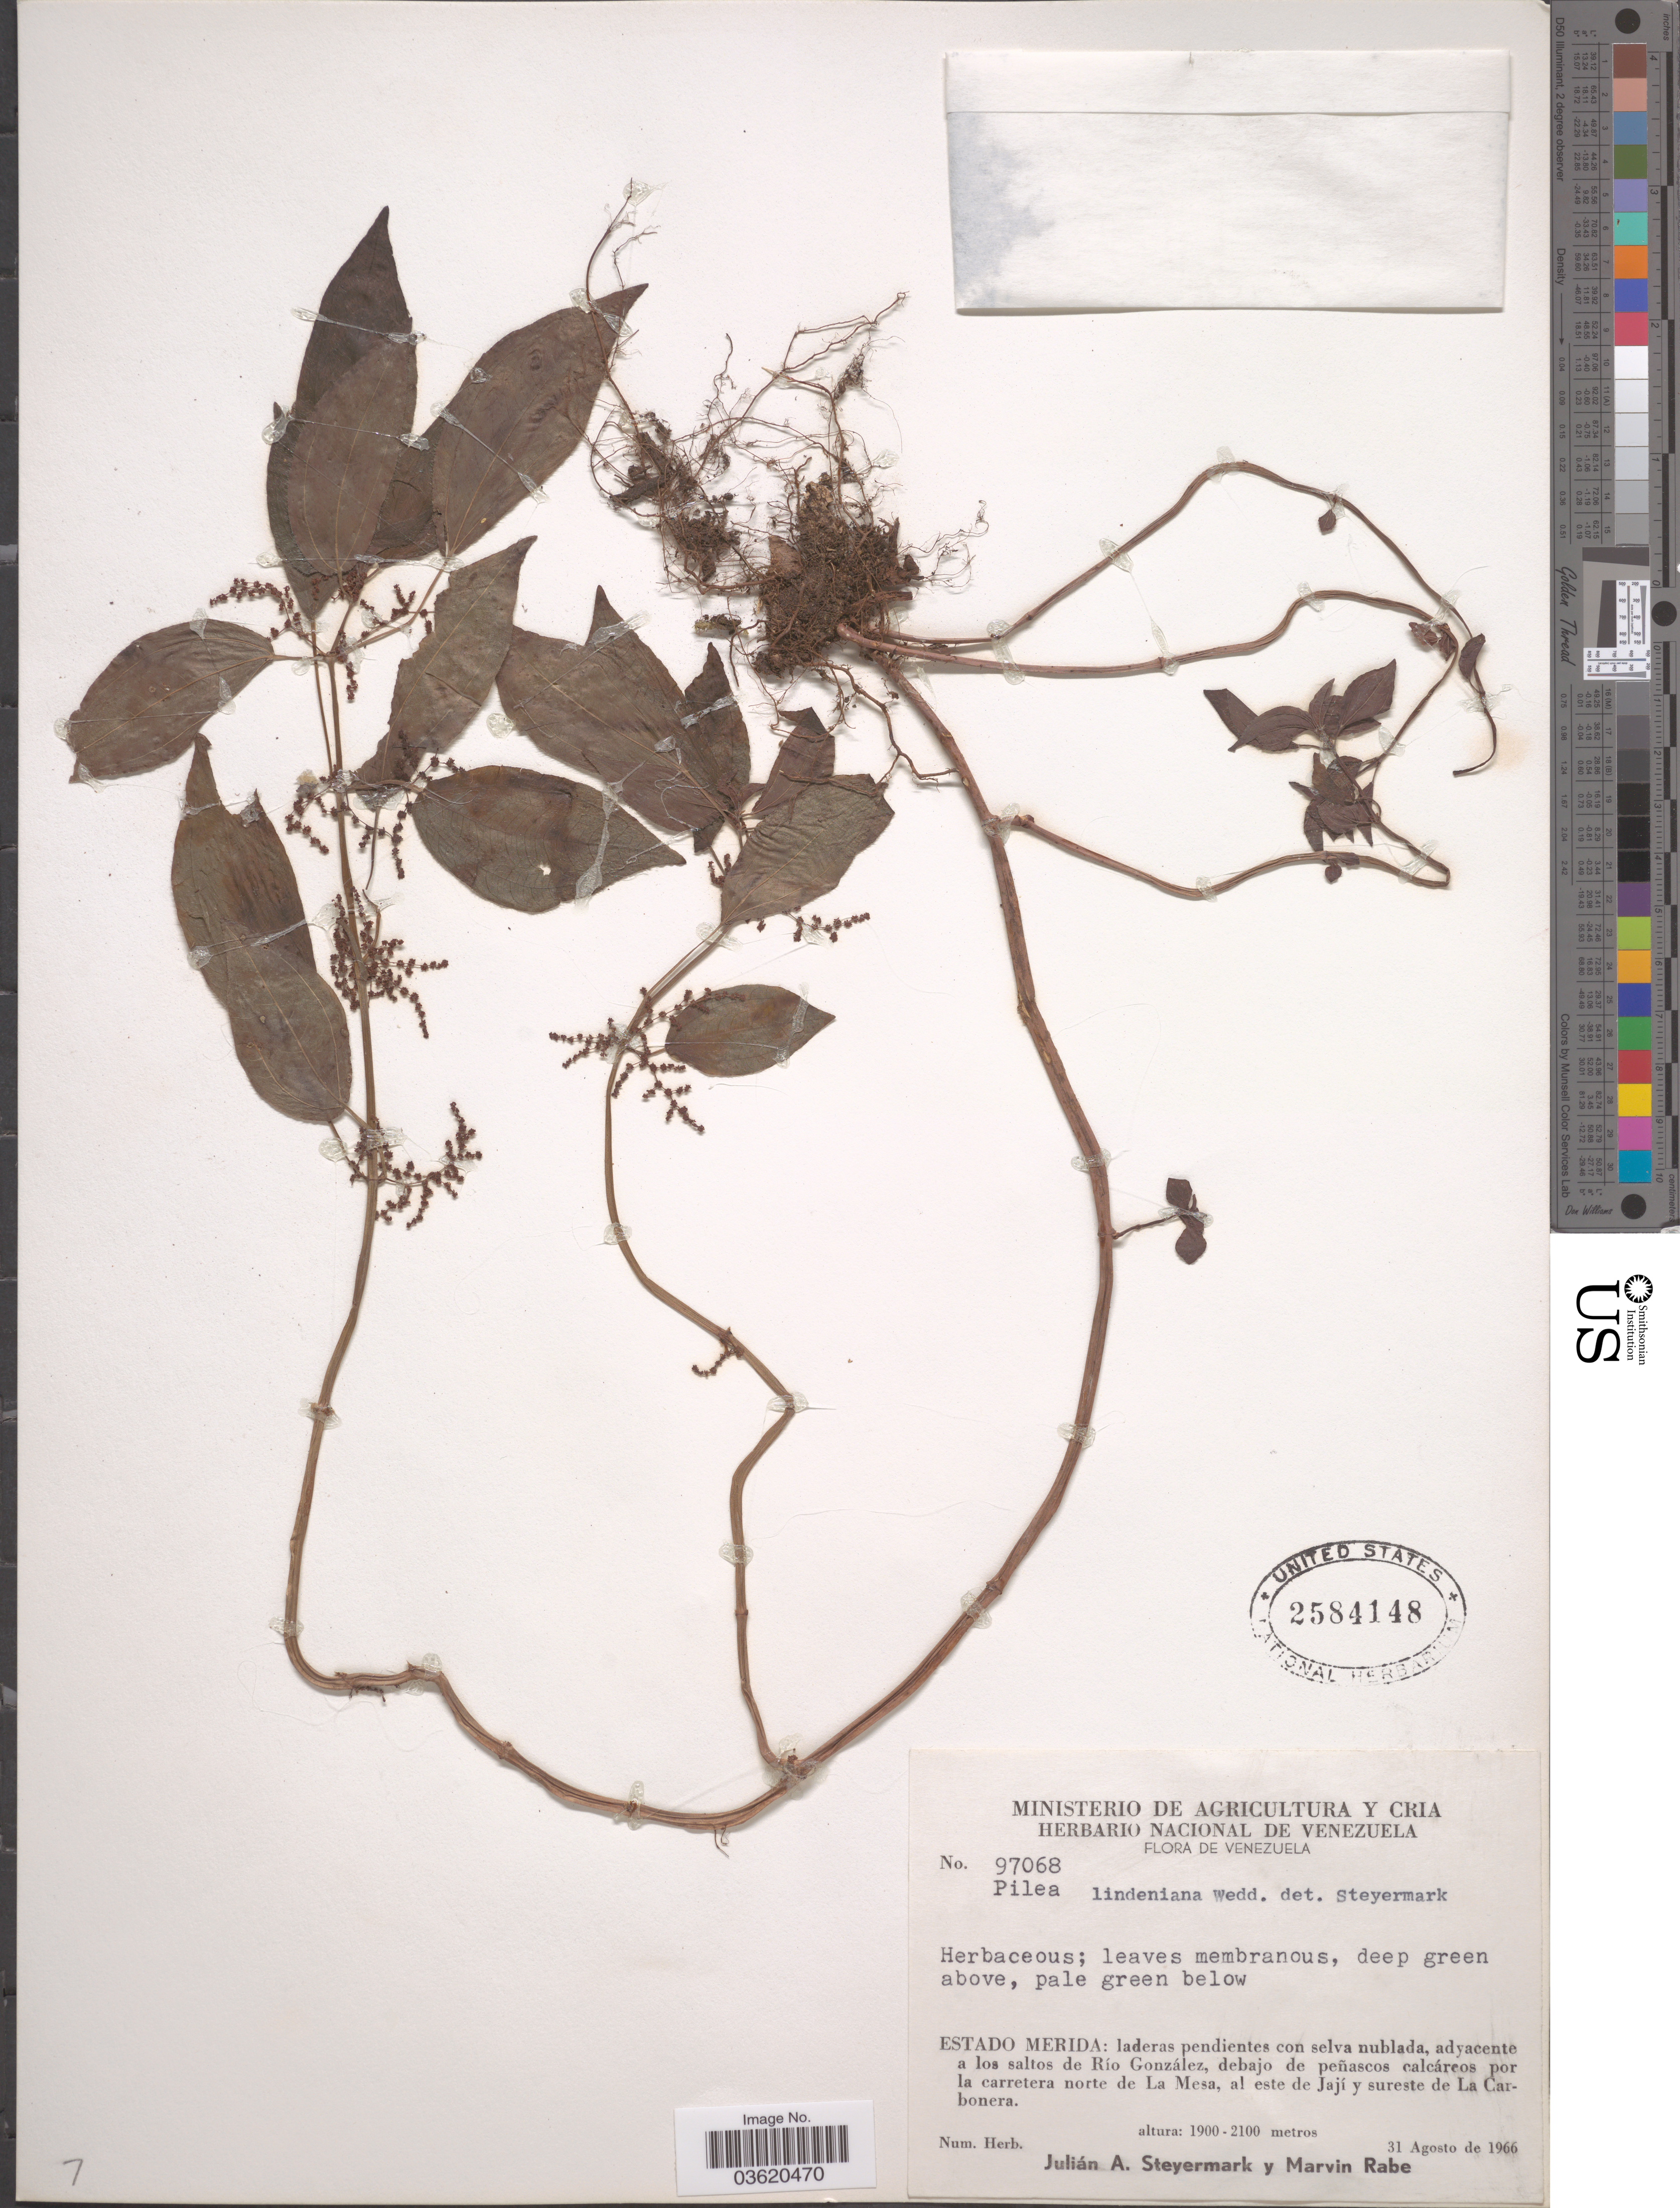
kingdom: Plantae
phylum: Tracheophyta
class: Magnoliopsida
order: Rosales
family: Urticaceae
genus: Pilea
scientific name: Pilea lindeniana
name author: Wedd.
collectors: J. Steyermark & M. Rabe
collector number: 97068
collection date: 1966-08-31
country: Venezuela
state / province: Merida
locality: Laderas pendientes con selva nublada, adyacente a los saltos de Río González, debajo de peñascos calcáreos por la carretera norte de La Mesa, al este de Jají y sureste de La Carbonera.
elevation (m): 1900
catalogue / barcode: US 2584148